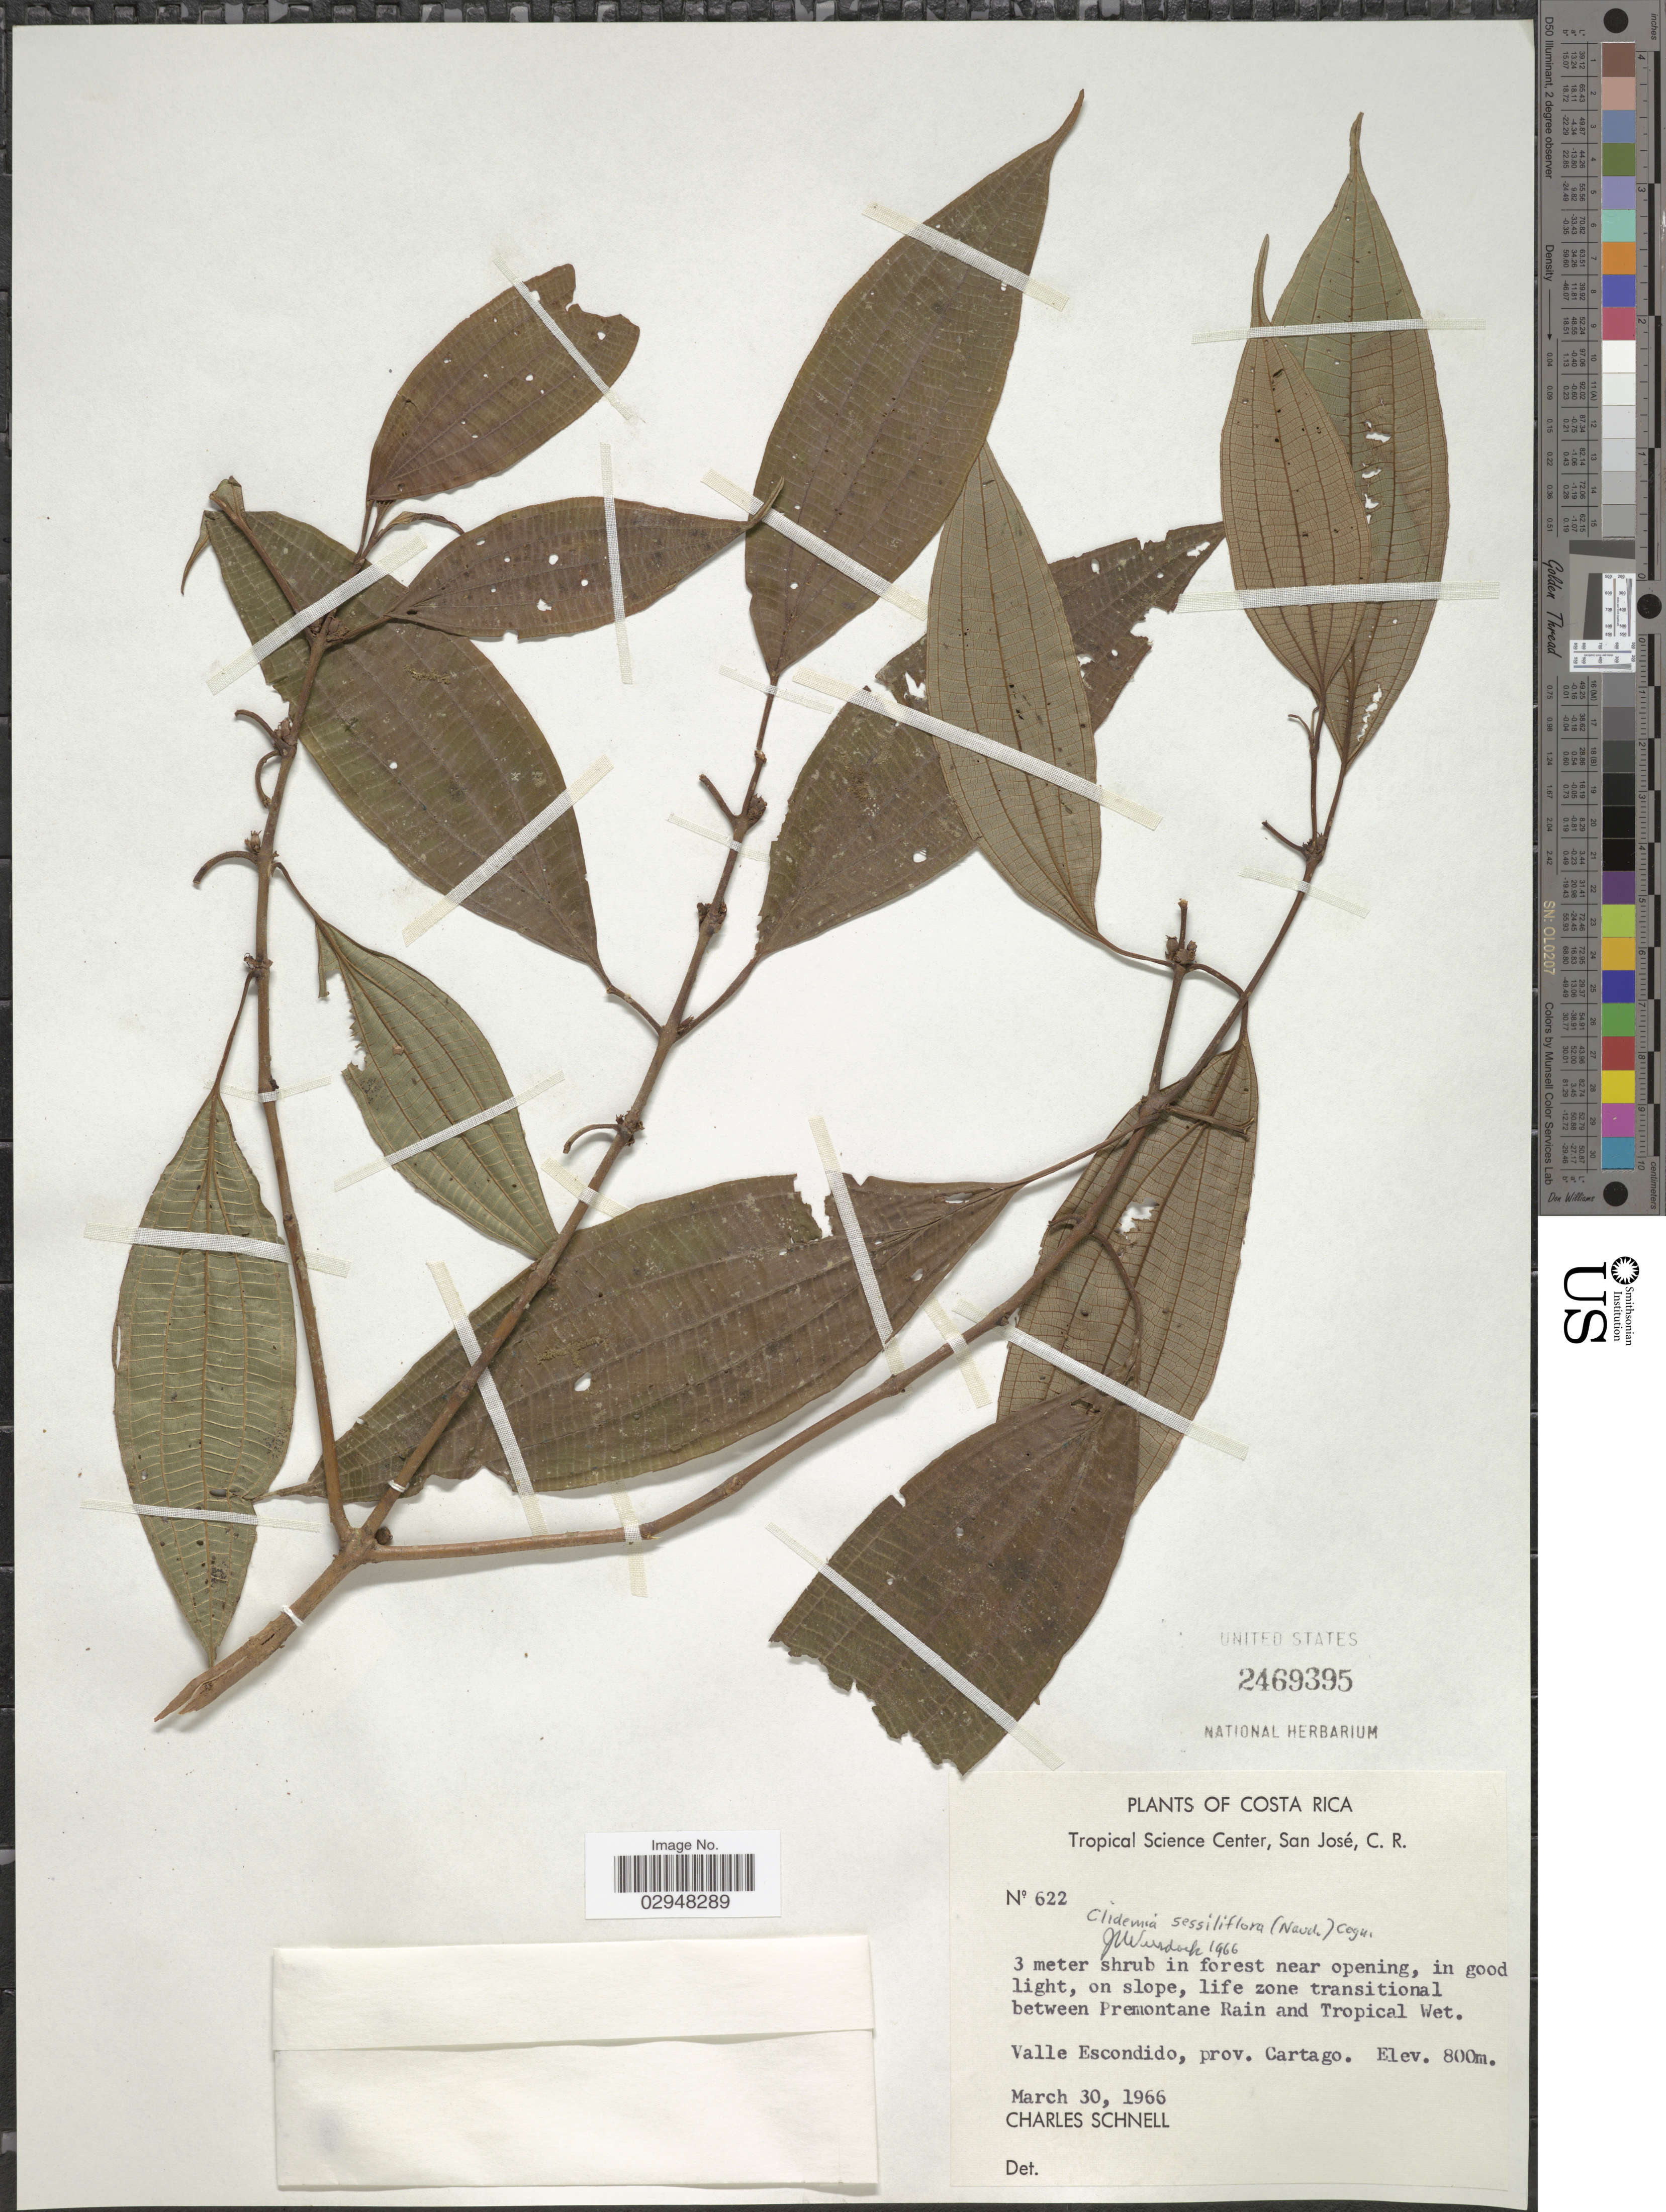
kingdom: Plantae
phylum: Tracheophyta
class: Magnoliopsida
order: Myrtales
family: Melastomataceae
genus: Clidemia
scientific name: Clidemia sessiliflora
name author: (Naudin) Cogn.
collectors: C. Schnell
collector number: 622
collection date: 1966-03-30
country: Costa Rica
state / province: Cartago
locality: Life zone transitional between Premontane Rain and Tropical Wet, Valle Escondido.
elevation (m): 800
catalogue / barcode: US 2469395